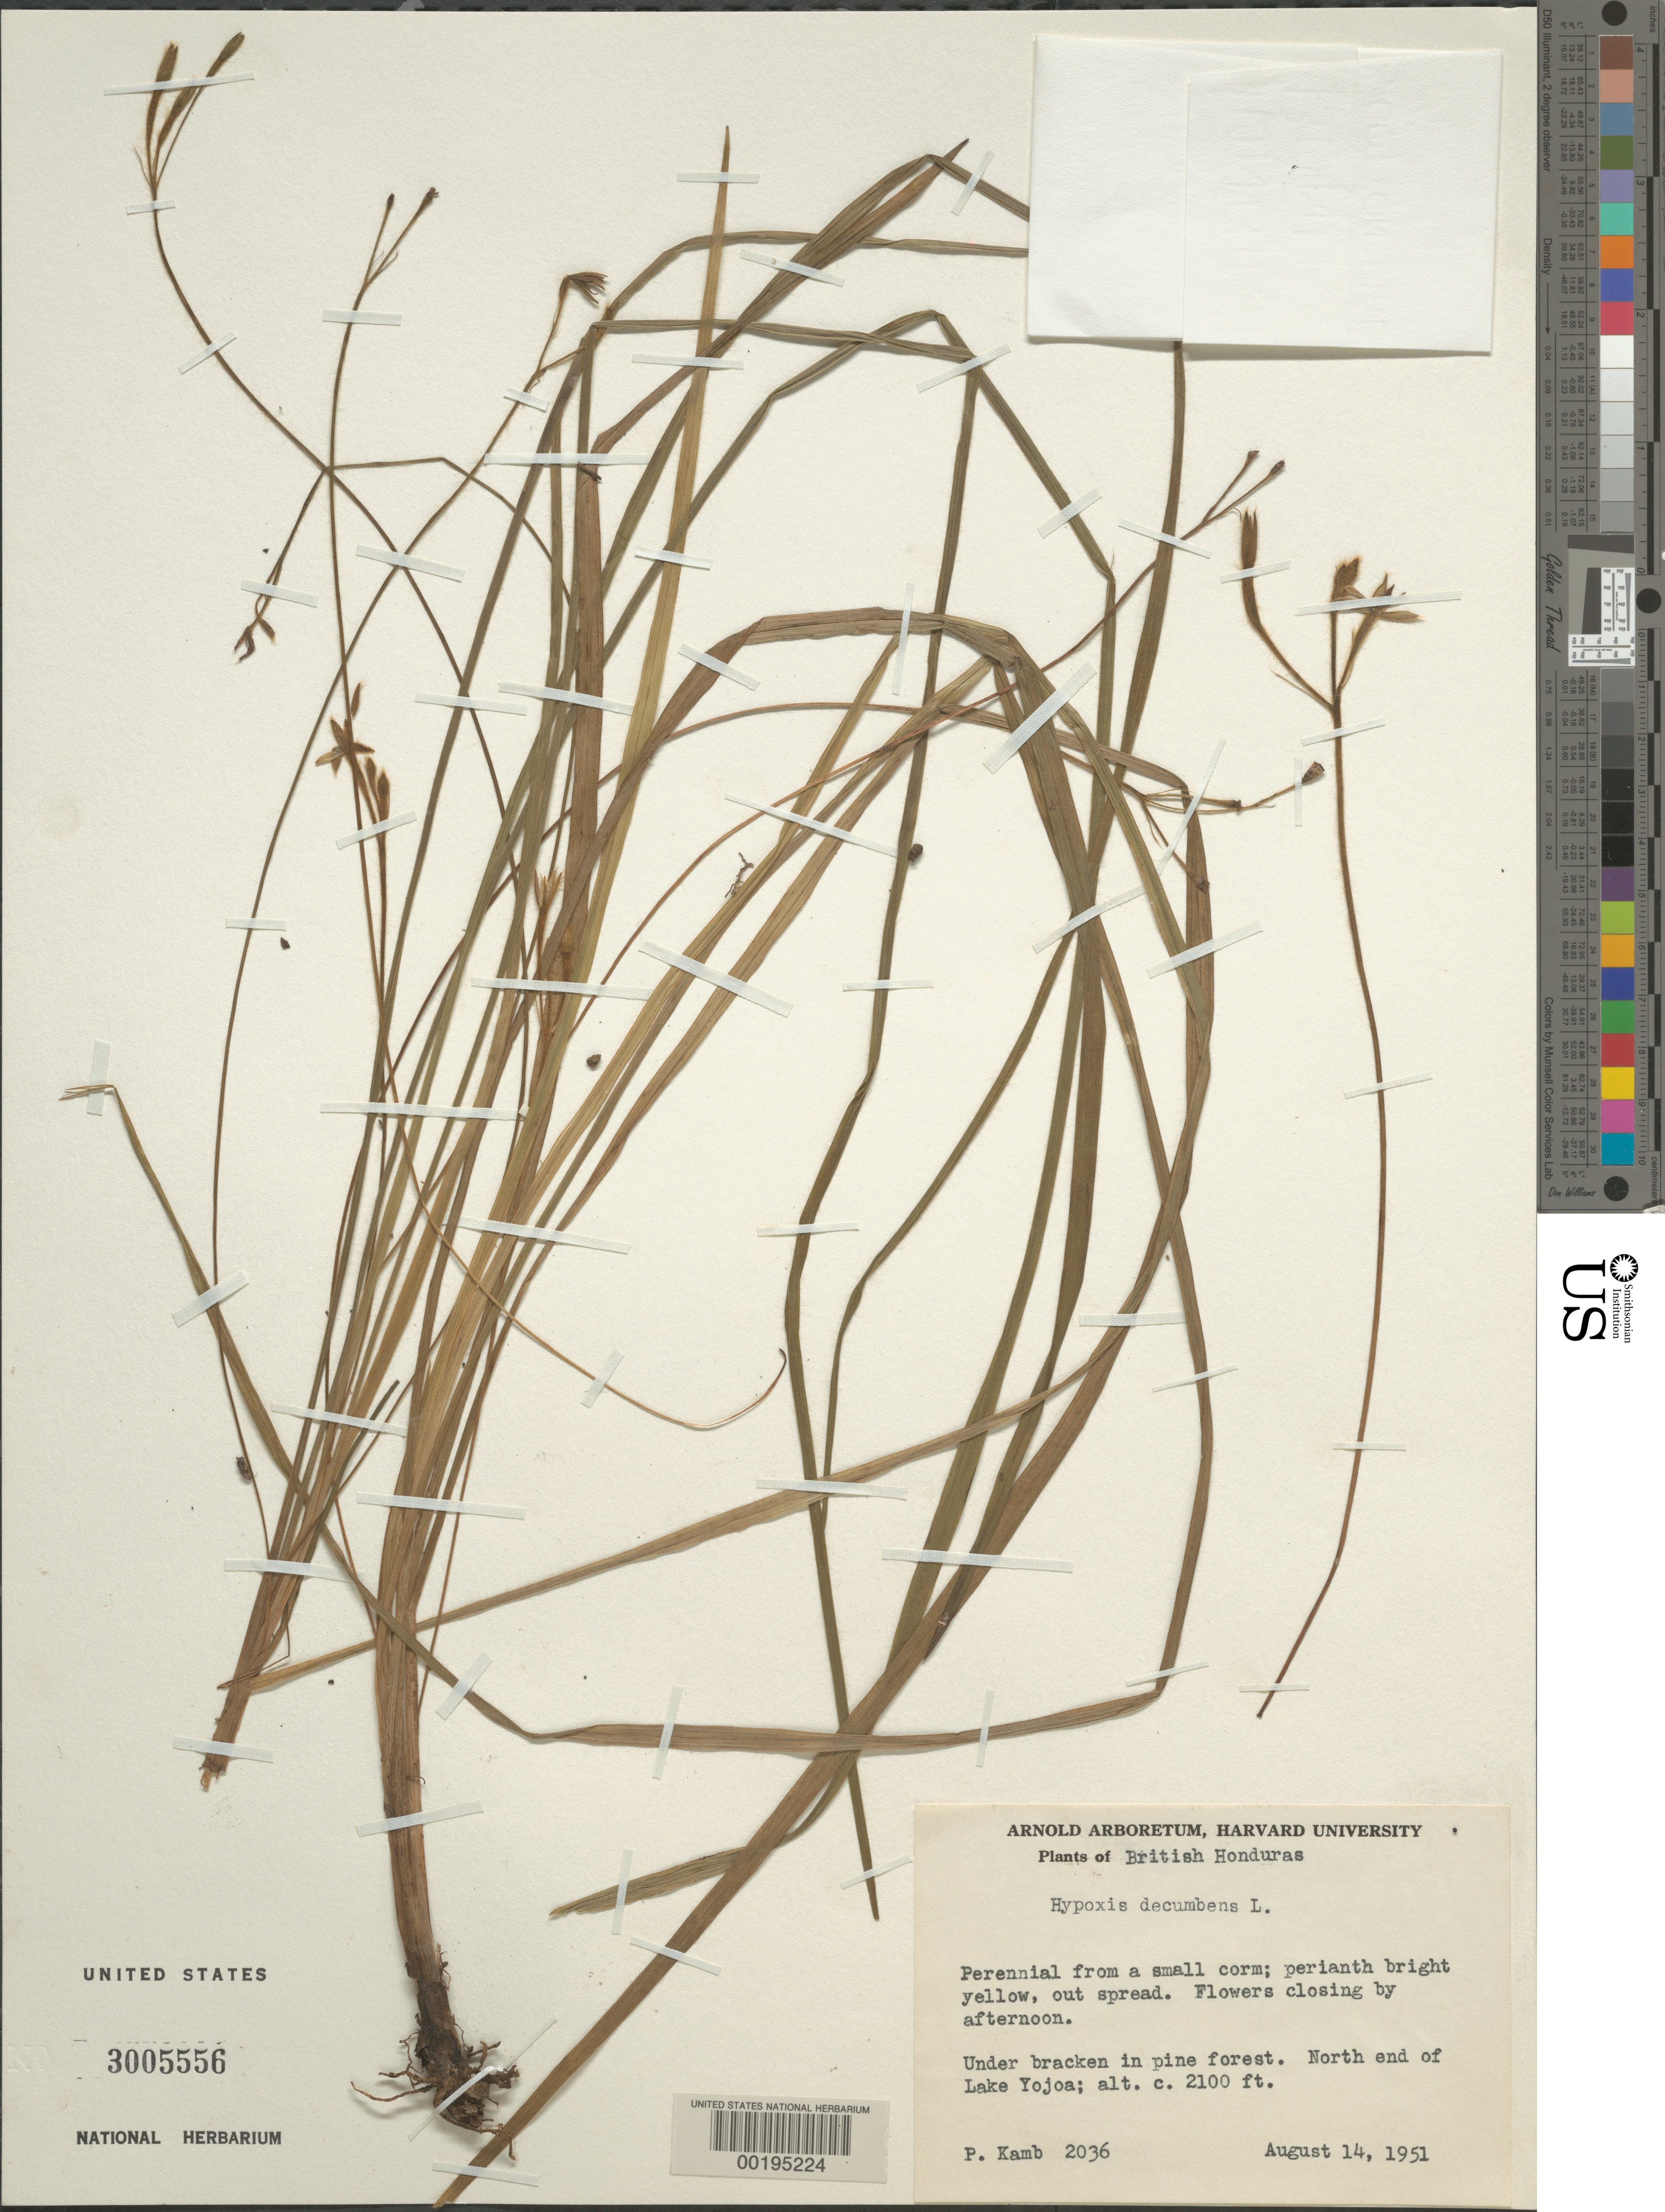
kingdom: Plantae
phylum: Tracheophyta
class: Liliopsida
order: Asparagales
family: Hypoxidaceae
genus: Hypoxis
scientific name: Hypoxis decumbens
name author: L.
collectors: P. Kamb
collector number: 2036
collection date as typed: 14 Aug 1951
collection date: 1951-08-14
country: Belize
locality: N end of Lake Yojoa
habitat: Under bracken in pine forest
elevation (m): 640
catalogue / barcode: US 3005556